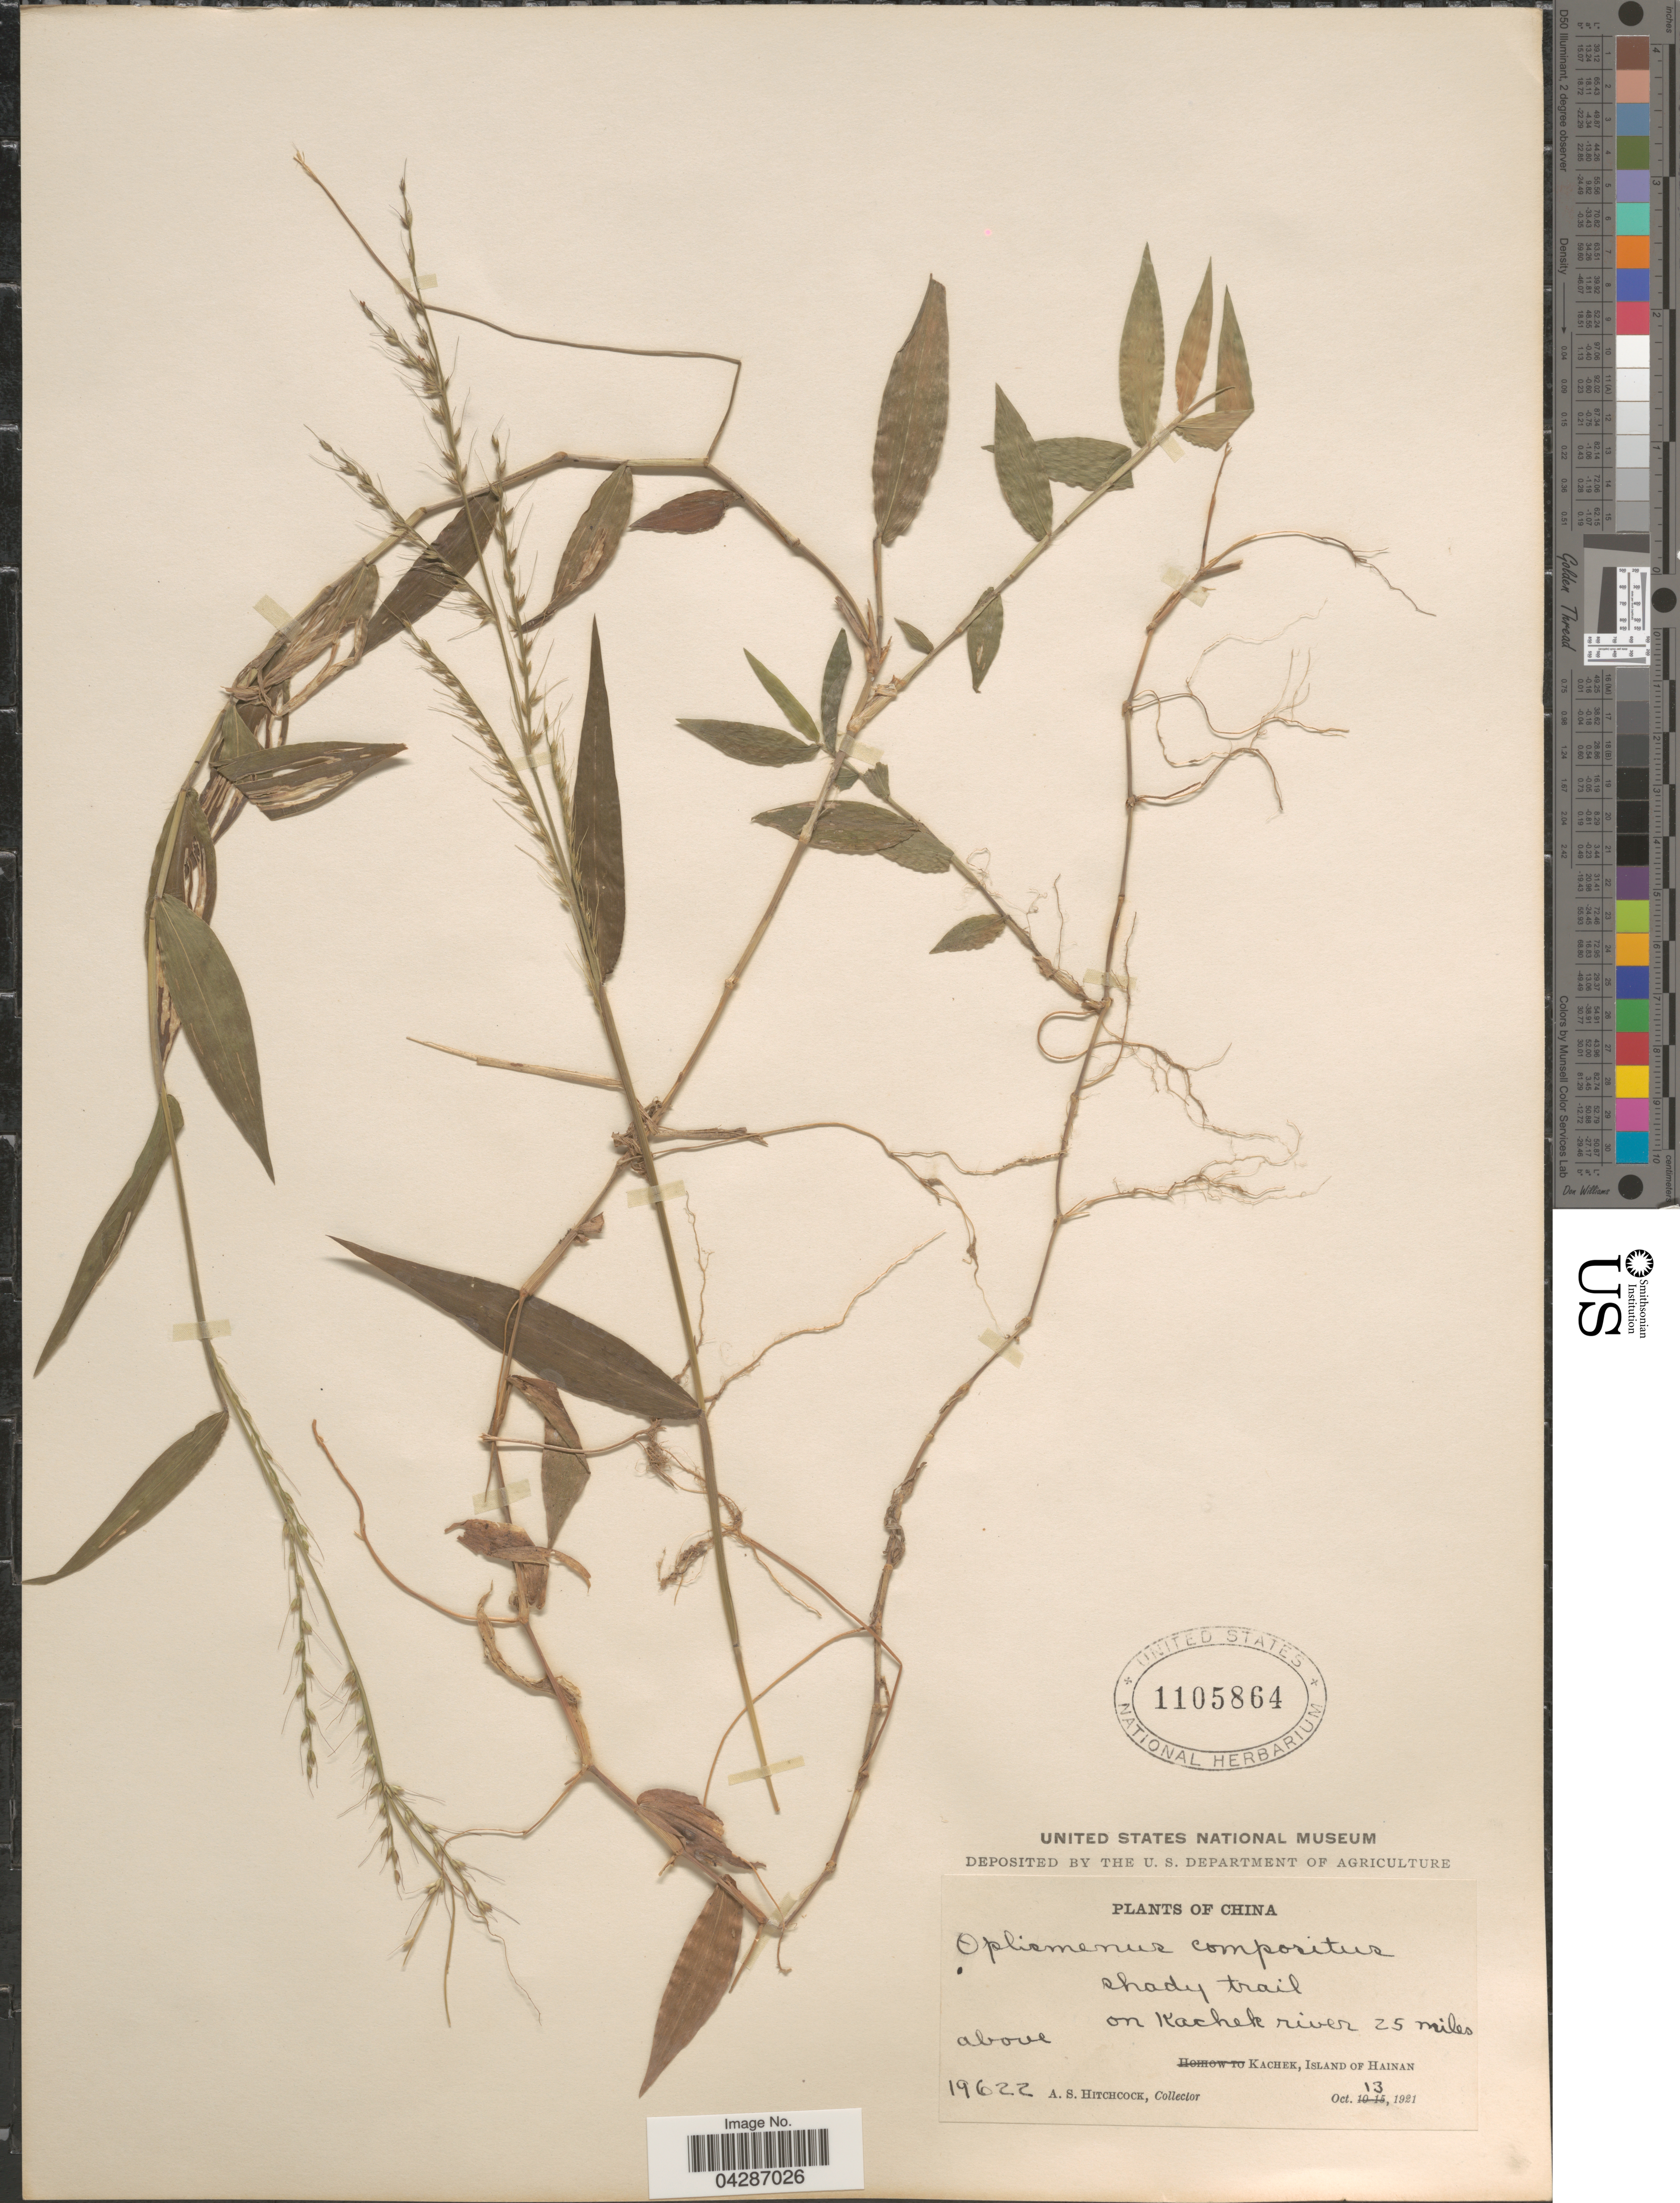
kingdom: Plantae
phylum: Tracheophyta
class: Liliopsida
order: Poales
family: Poaceae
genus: Oplismenus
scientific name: Oplismenus compositus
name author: (L.) P. Beauv.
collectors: A. S. Hitchcock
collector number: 19622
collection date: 1921-10-13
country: China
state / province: Hainan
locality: Shady trail on Kachek river 25 miles above Kachek, Island of Hainan.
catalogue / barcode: US 1105864